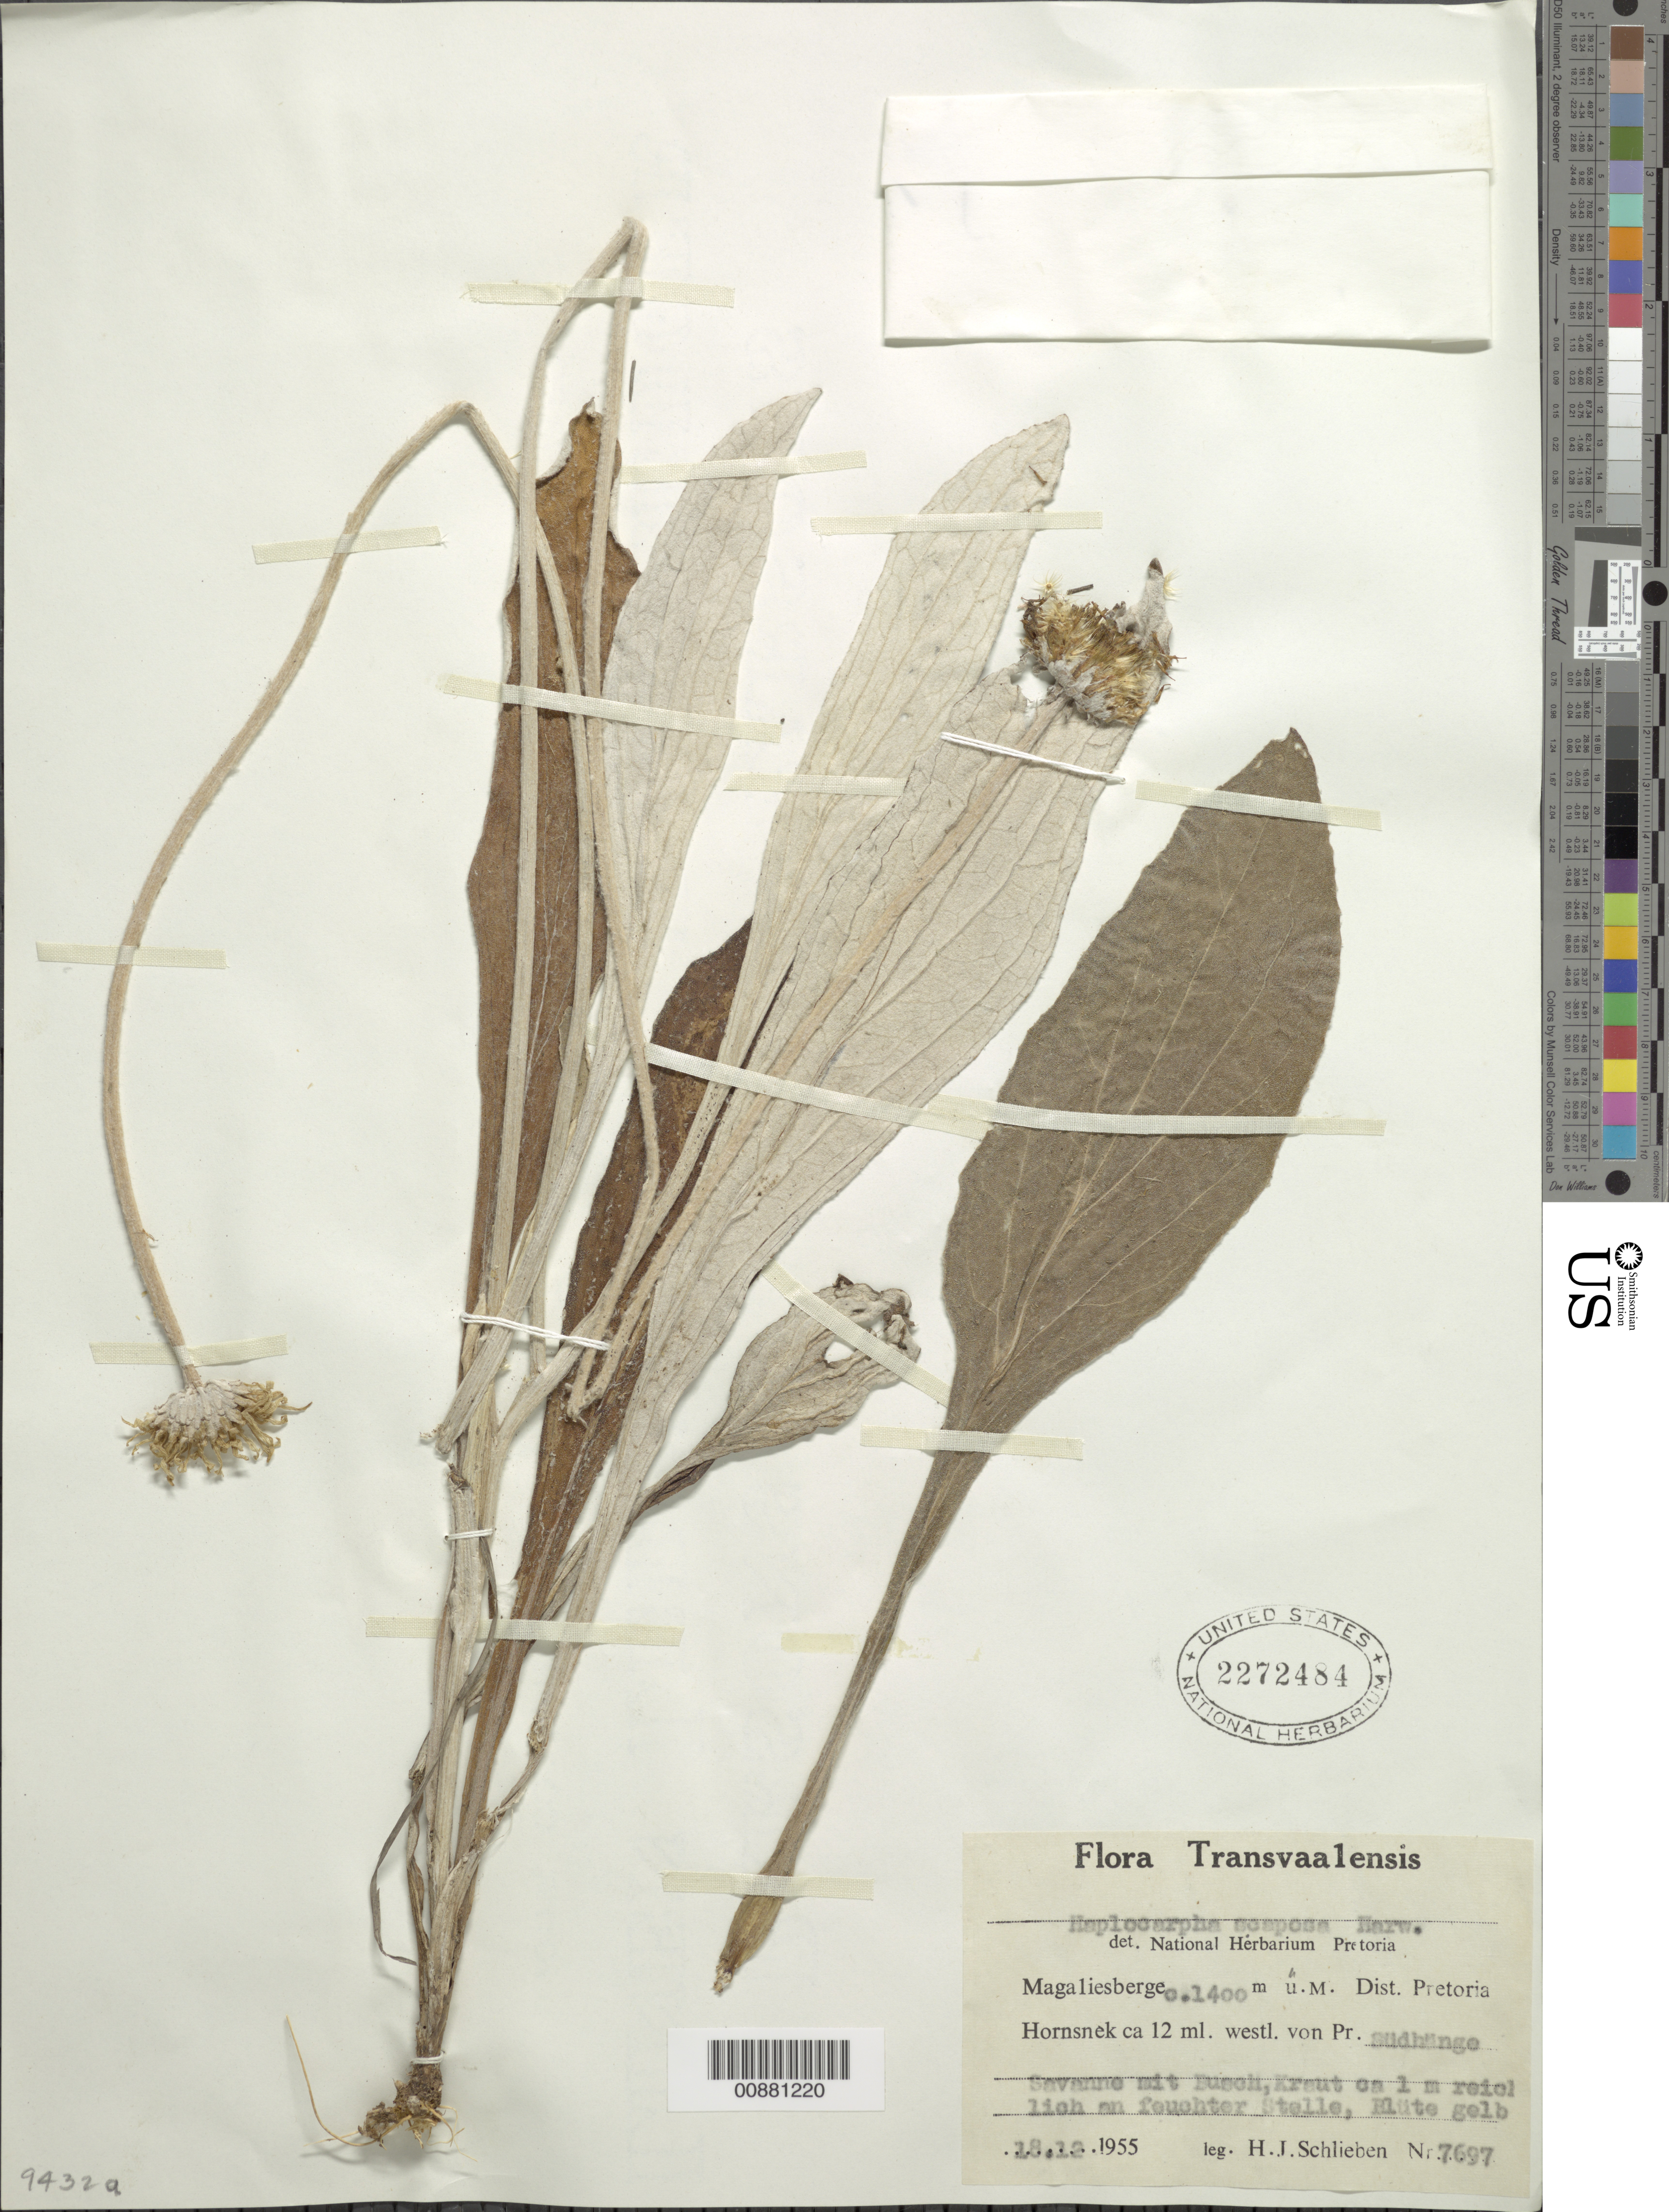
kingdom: Plantae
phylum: Tracheophyta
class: Magnoliopsida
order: Asterales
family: Asteraceae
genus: Haplocarpha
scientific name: Haplocarpha scaposa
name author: Harv.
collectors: H. J. Schlieben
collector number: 7697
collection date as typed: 18 December 1955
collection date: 1955-12-18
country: South Africa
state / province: Gauteng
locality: Magaliesberge, Hornsnek ca. 12 ml. westl. von Pr. Sudhange. Pretoria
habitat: Savanna mit busch, kraut ca 1m reiclich an feuchter Stelle, Blute gelb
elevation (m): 1400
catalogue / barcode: US 2272484